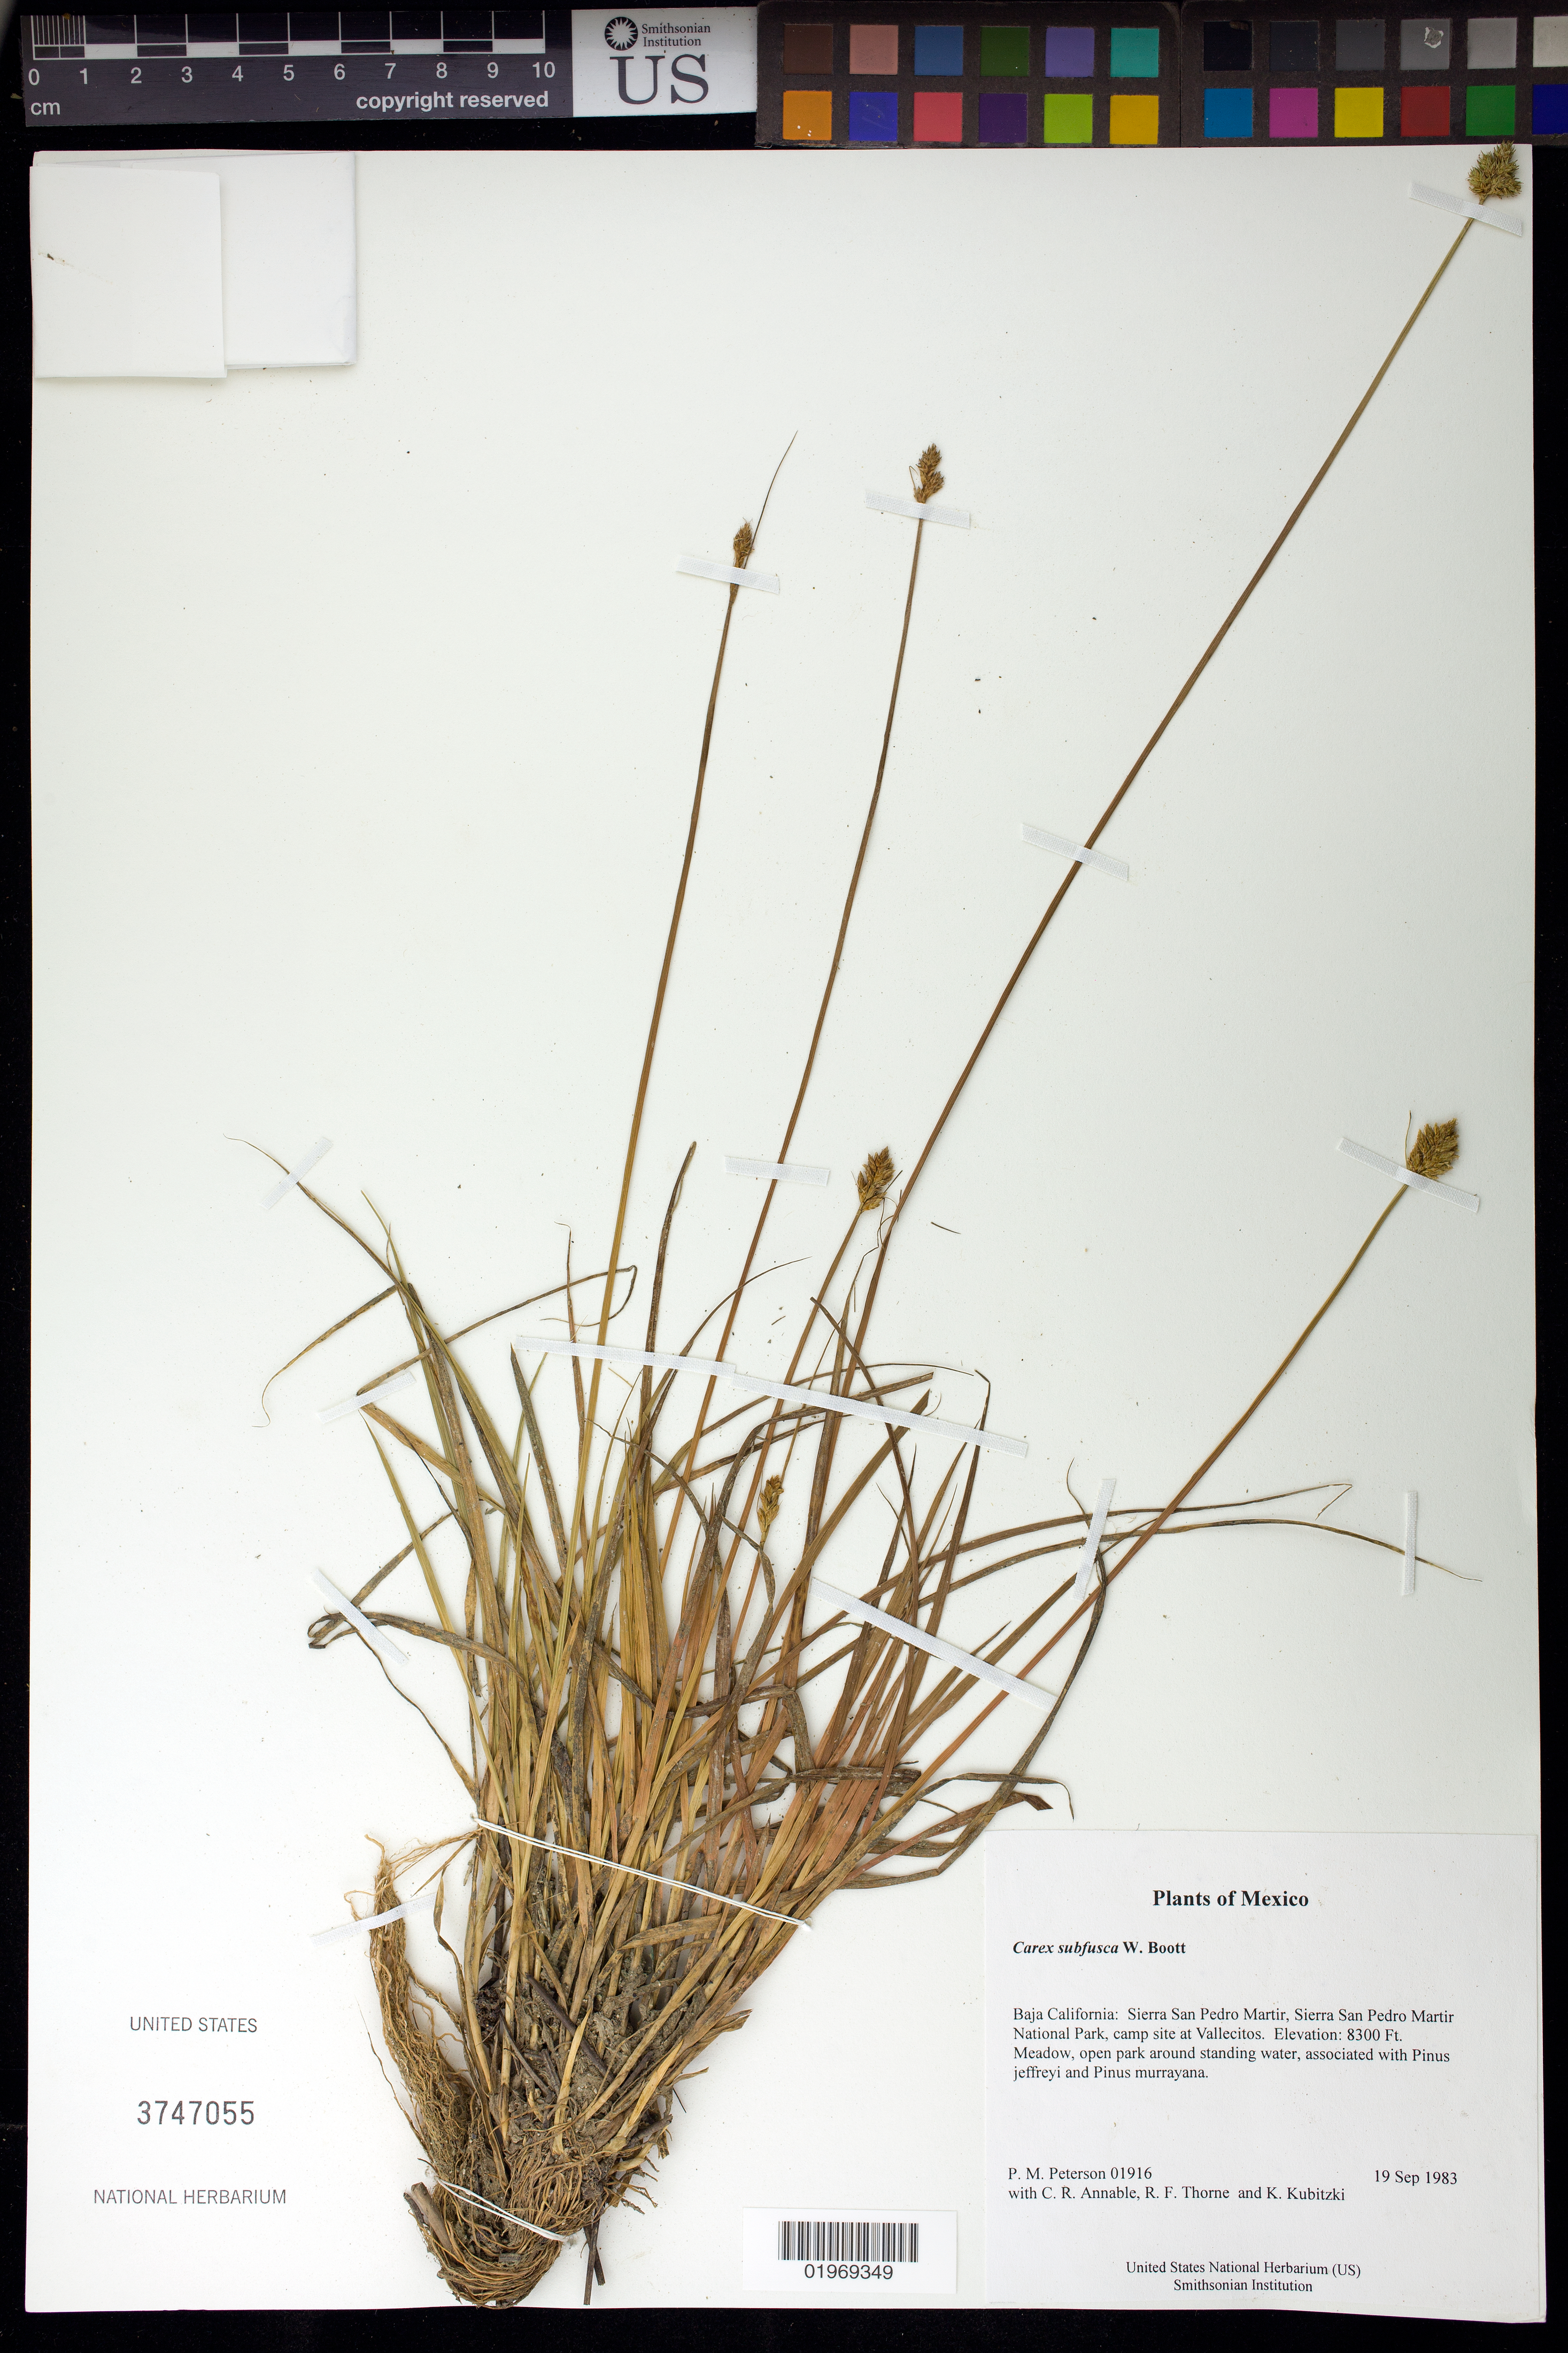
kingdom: Plantae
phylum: Tracheophyta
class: Liliopsida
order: Poales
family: Cyperaceae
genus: Carex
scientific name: Carex subfusca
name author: W. Boott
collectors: P. M. Peterson, C. R. Annable, R. F. Thorne & K. Kubitzki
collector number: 01916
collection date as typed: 19 Sep 1983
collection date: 1983-09-19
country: Mexico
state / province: Baja California Norte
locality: Sierra San Pedro Martir, Sierra San Pedro Martir National Park, camp site at Vallecitos.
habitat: Meadow, open park around standing water, associated with Pinus jeffreyi and Pinus murrayana.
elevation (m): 2530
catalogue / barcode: US 3747055